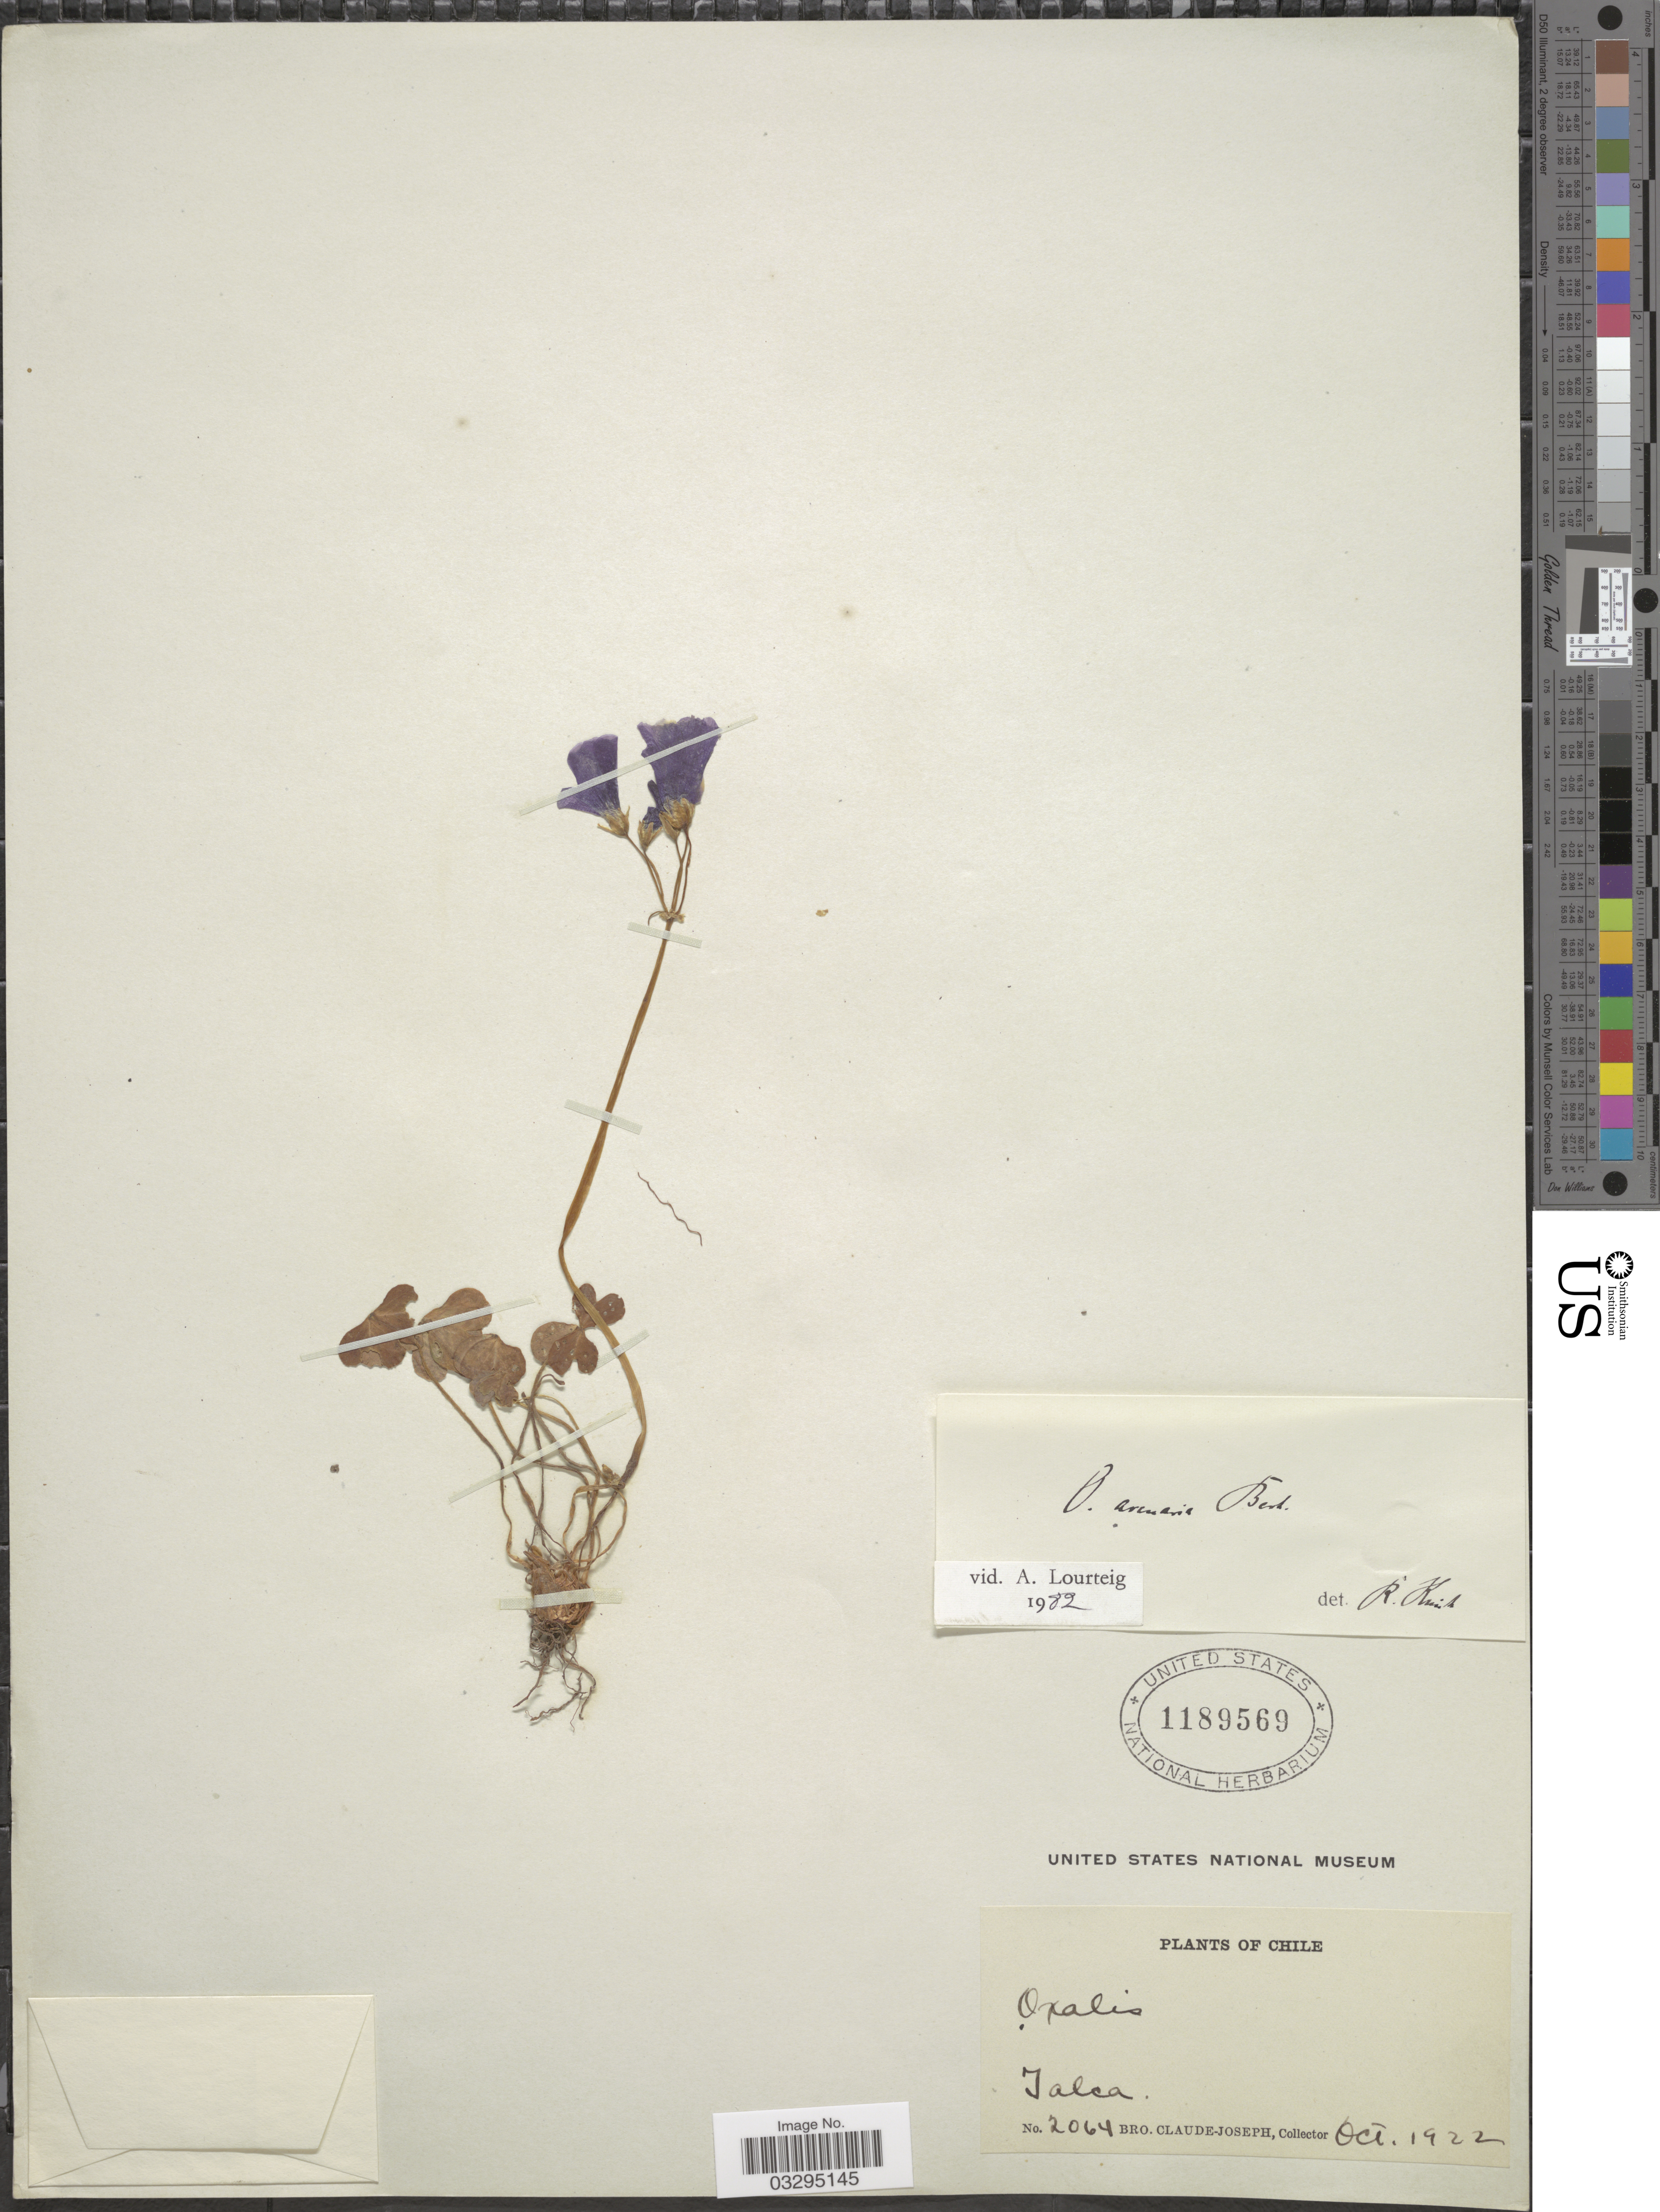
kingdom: Plantae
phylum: Tracheophyta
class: Magnoliopsida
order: Oxalidales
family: Oxalidaceae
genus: Oxalis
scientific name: Oxalis arenaria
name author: Bertero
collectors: Bro. Claude-Joseph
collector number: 2064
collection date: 1922-10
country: Chile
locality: Talca.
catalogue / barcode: US 1189569